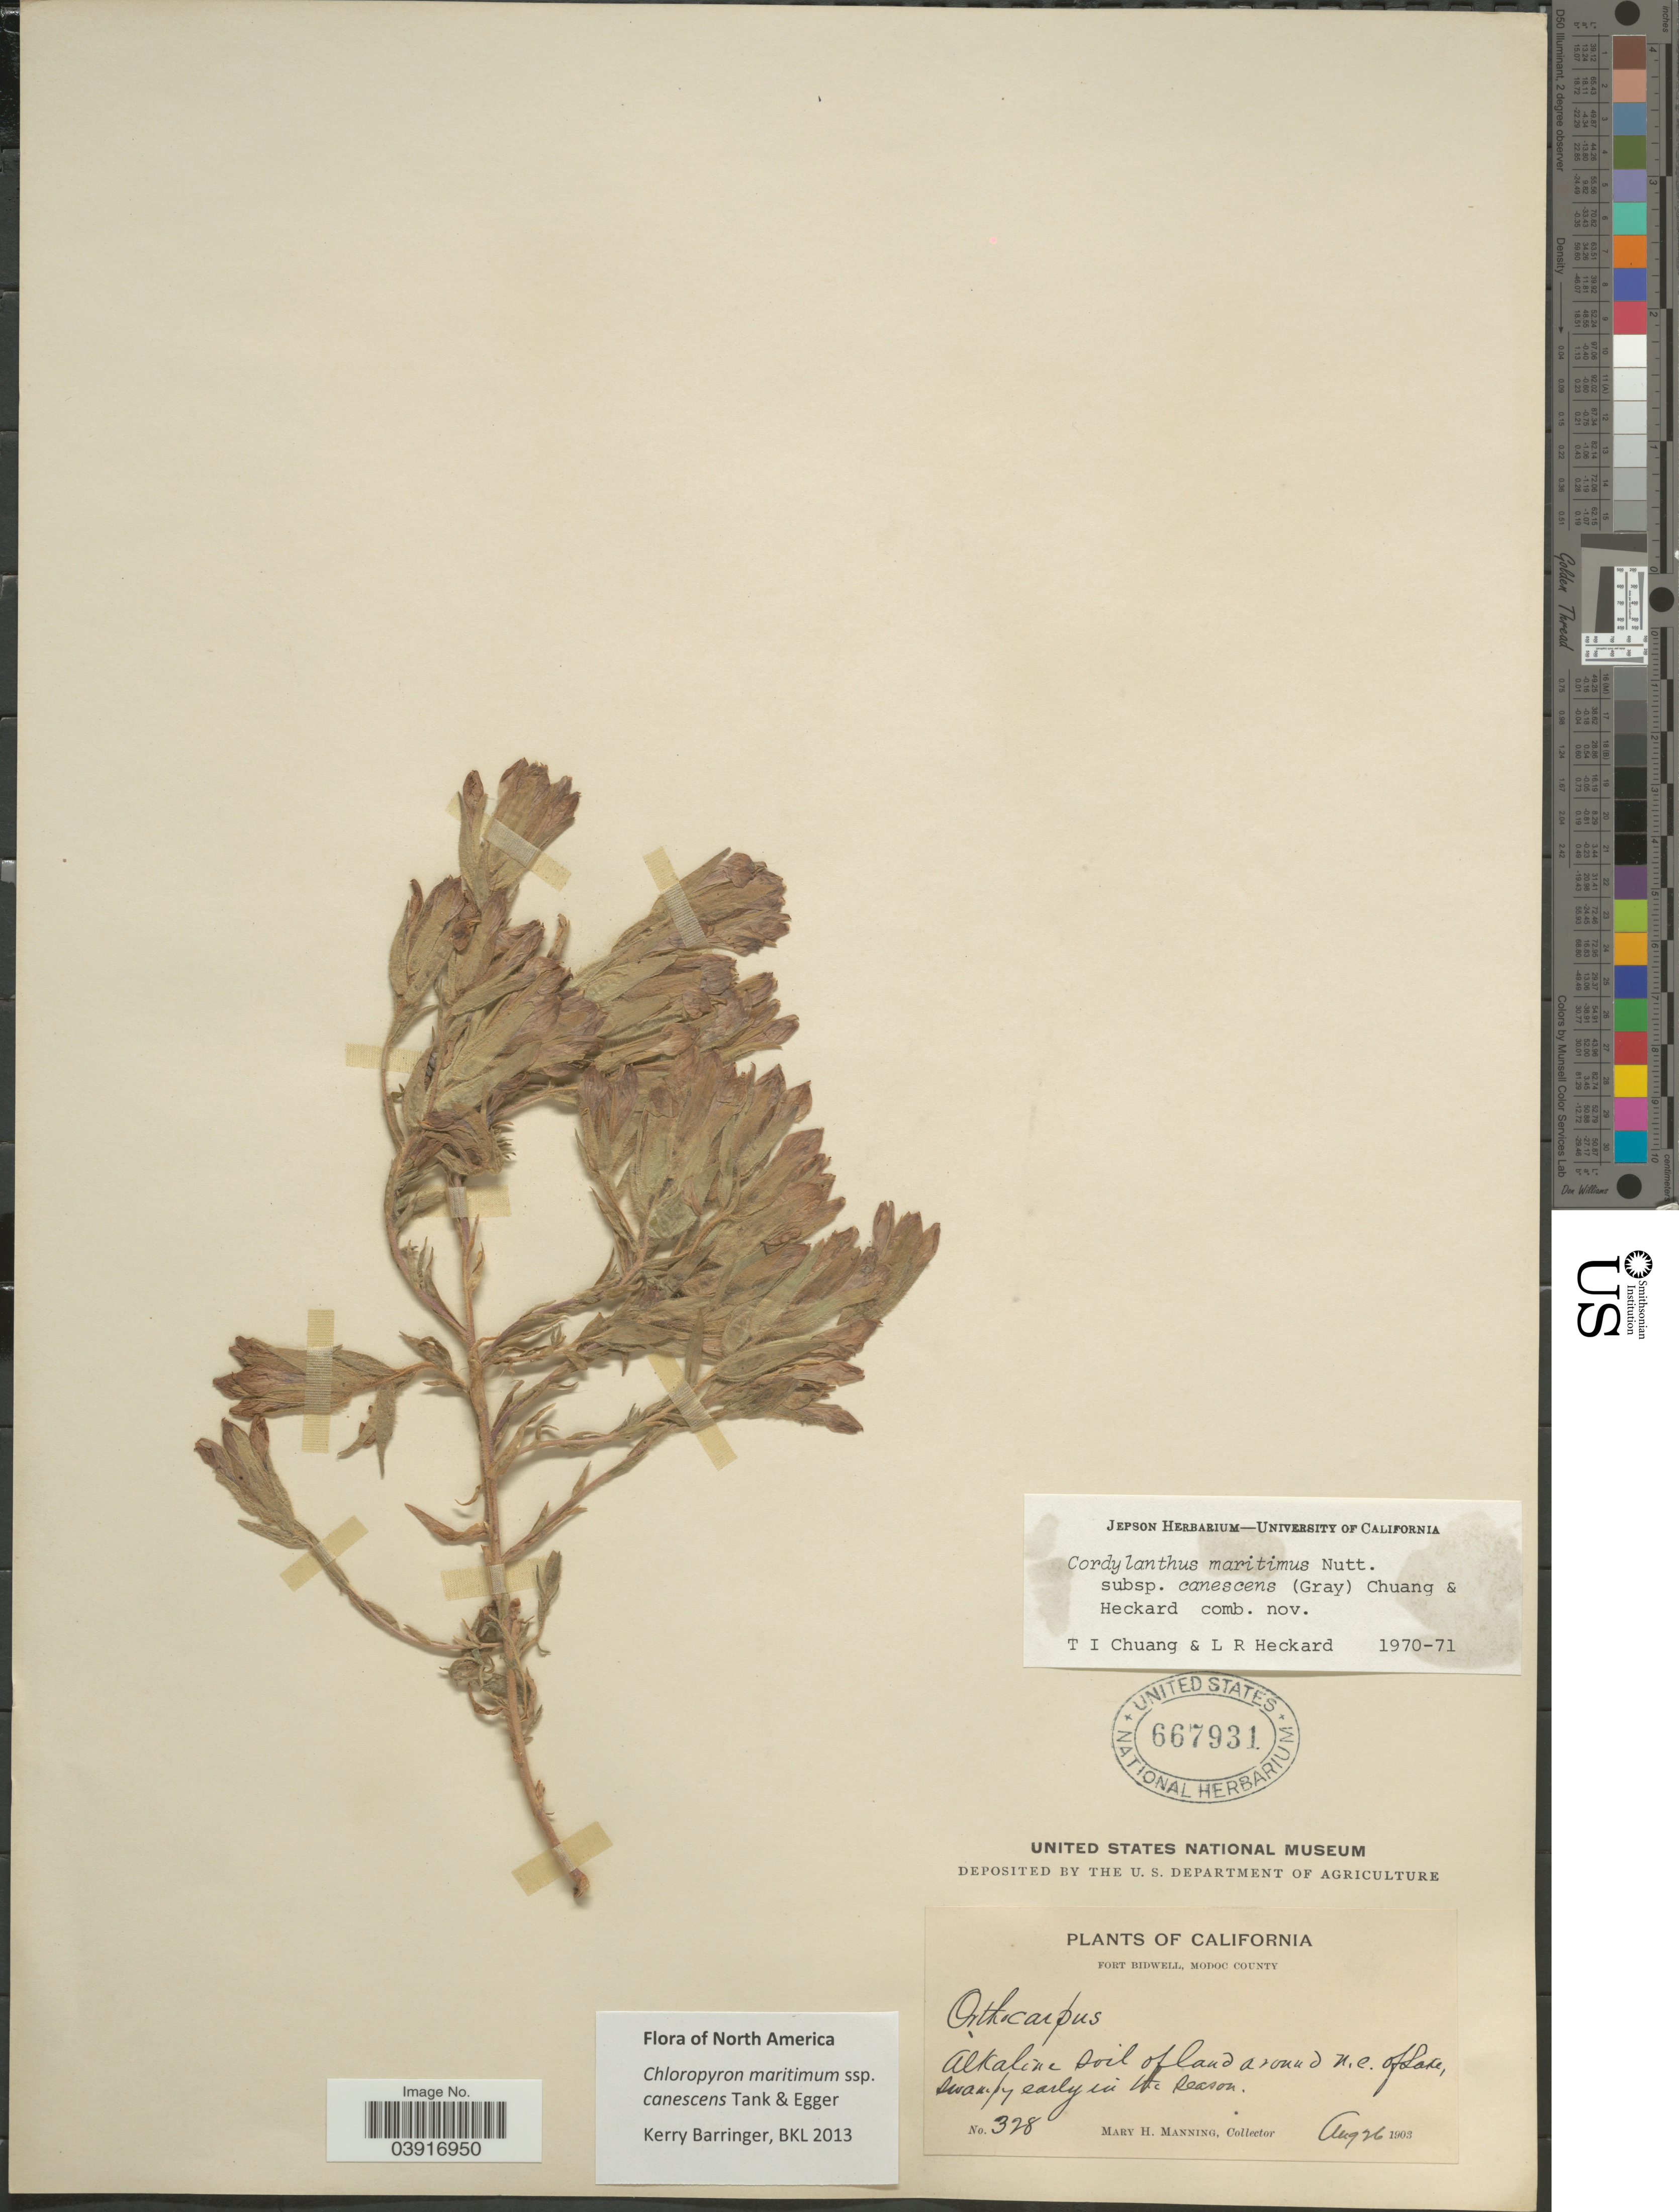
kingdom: Plantae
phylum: Tracheophyta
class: Magnoliopsida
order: Lamiales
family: Orobanchaceae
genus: Chloropyron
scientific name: Chloropyron maritimum subsp. canescens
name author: (A. Gray) Tank & J.M. Egger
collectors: M. Manning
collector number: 328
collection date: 1903-08-26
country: United States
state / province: California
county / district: Modoc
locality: Fort Bidwell, Modoc County. Alkaline soil of land around n.e. of Lake.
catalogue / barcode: US 667931